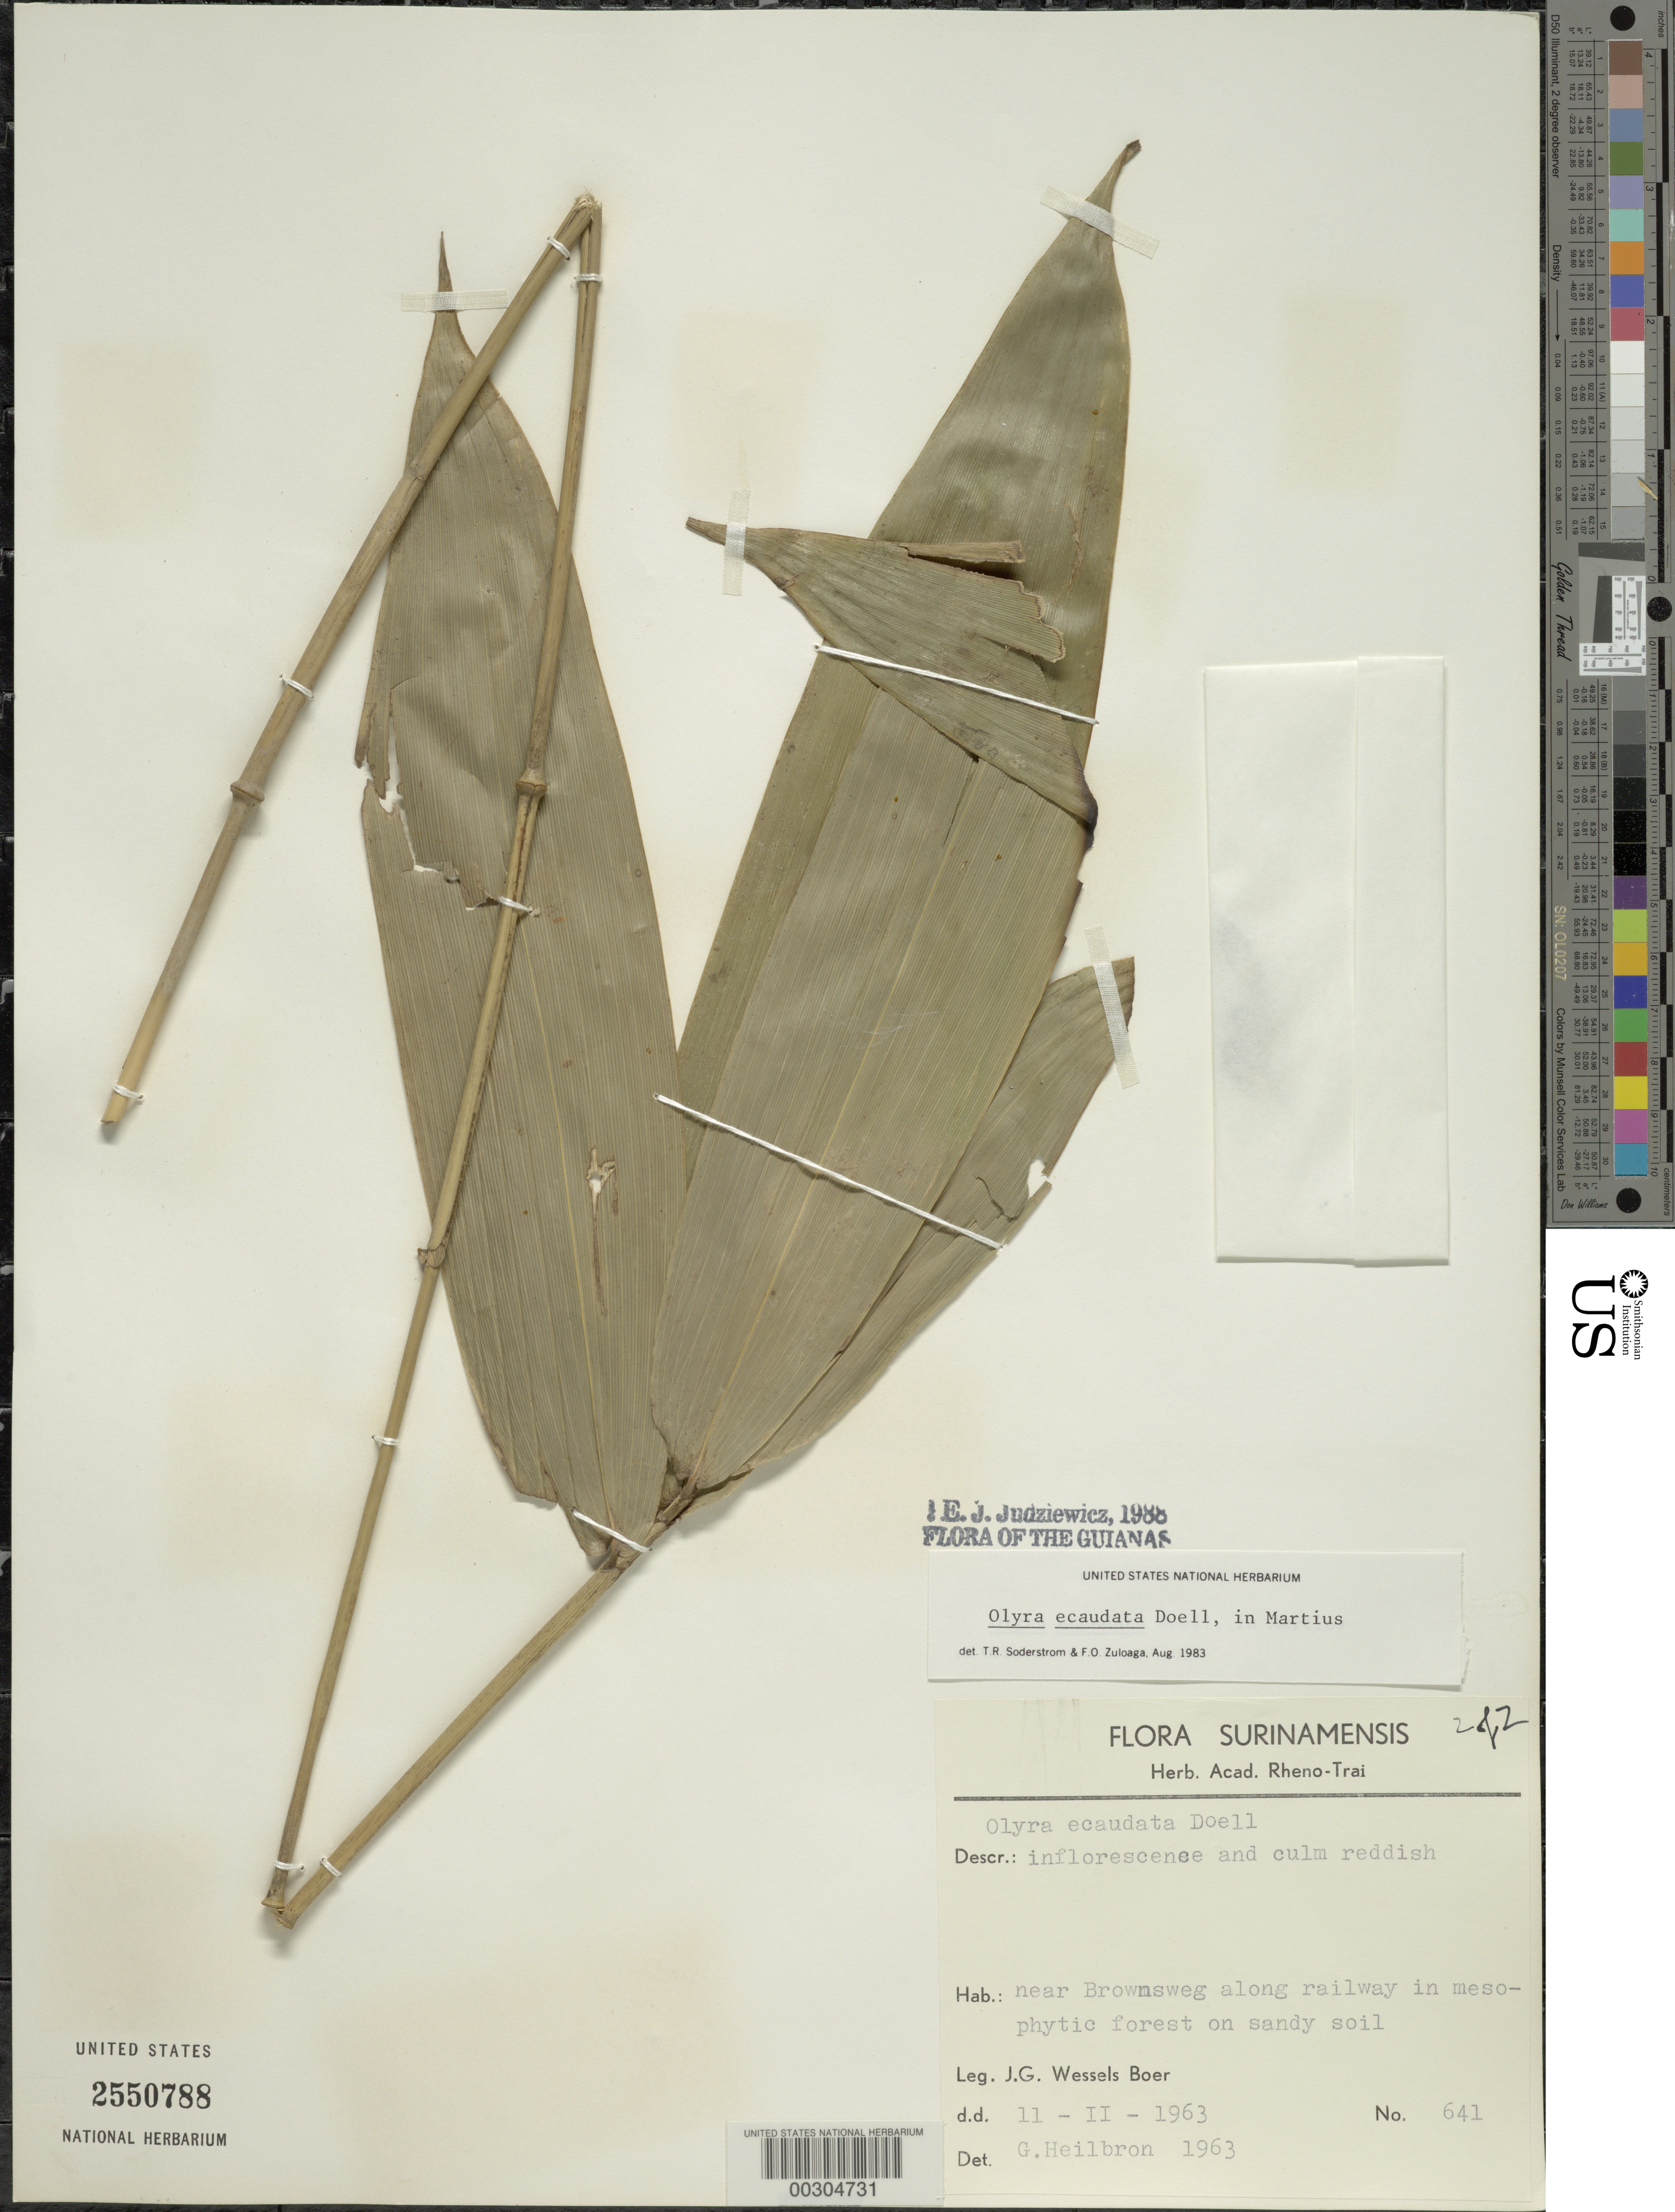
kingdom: Plantae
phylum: Tracheophyta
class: Liliopsida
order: Poales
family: Poaceae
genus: Olyra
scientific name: Olyra ecaudata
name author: Döll in Mart.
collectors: J. G. Wessels Boer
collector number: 641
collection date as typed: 11 Feb 1963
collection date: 1963-02-11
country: Suriname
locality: Brownsweg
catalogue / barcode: US 2550788